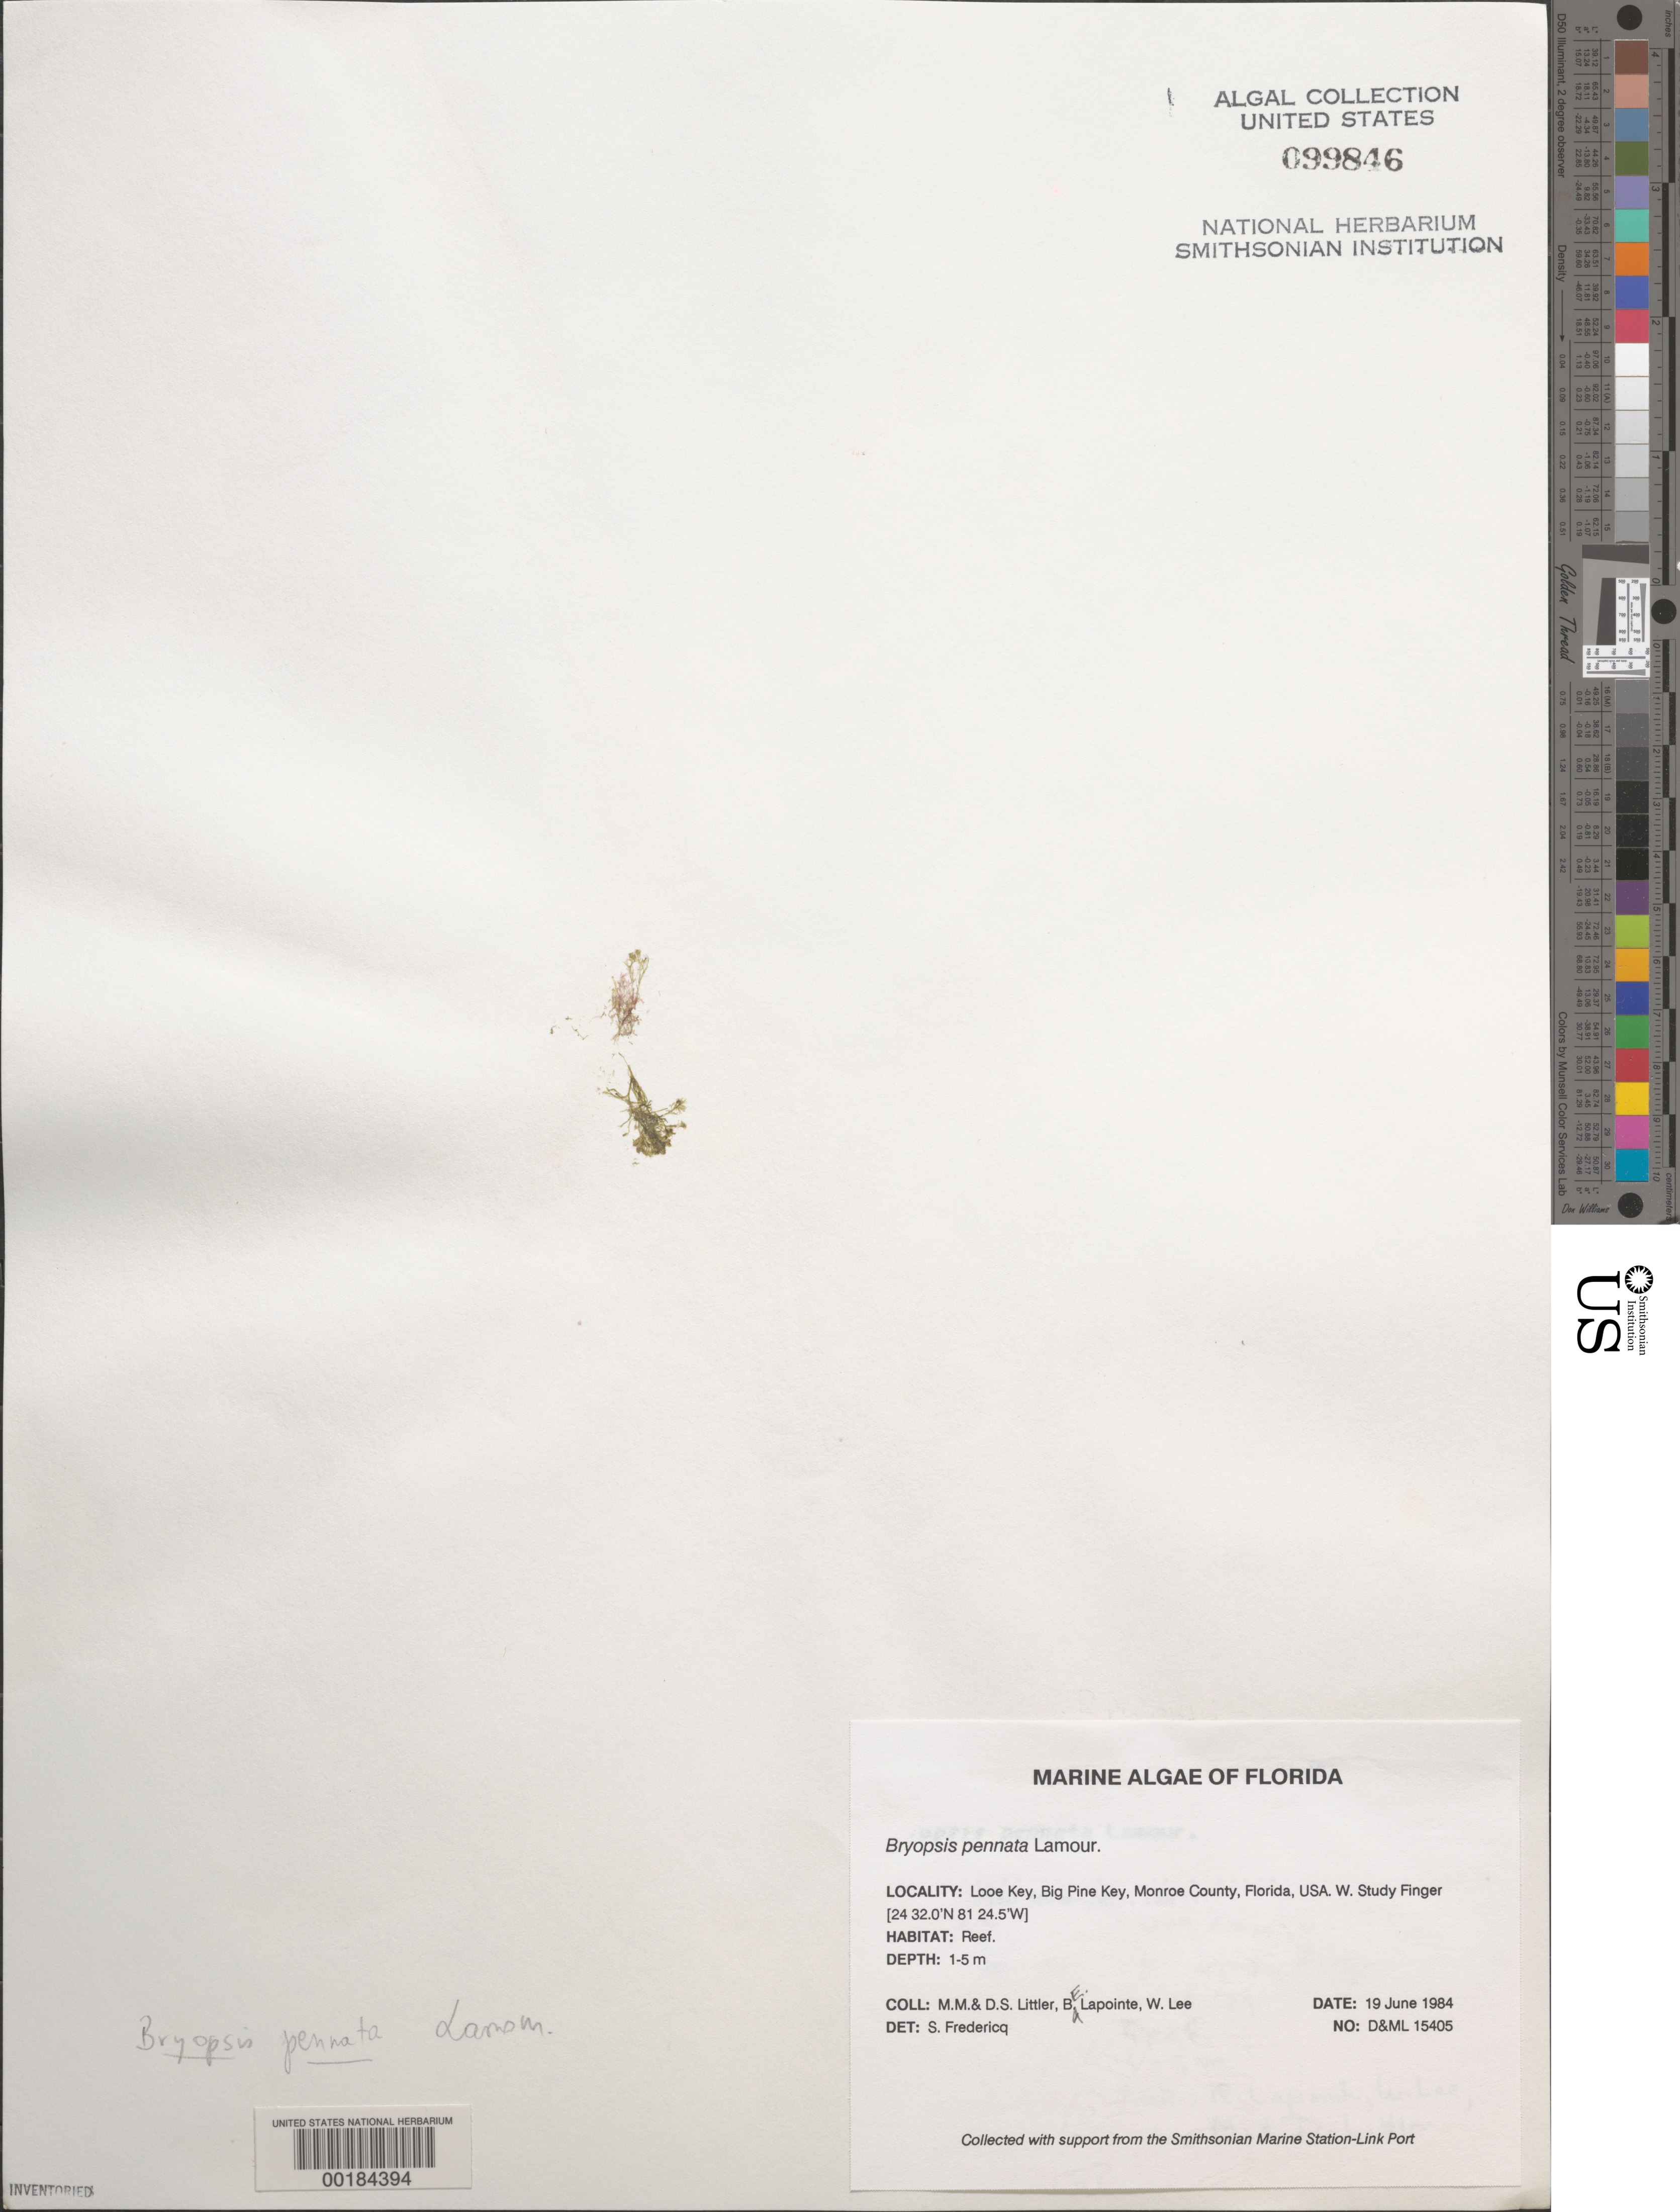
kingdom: Plantae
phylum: Chlorophyta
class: Ulvophyceae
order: Bryopsidales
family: Bryopsidaceae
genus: Bryopsis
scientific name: Bryopsis pennata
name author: J.V.Lamouroux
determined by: Fredericq, S.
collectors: M. M. Littler, D. S. Littler, B. Lapointe & W. Lee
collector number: D&ML 15405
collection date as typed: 19 Jun 1984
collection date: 1984-06-19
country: United States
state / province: Florida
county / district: Monroe County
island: Looe Key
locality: Looe Key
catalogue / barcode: US 99846